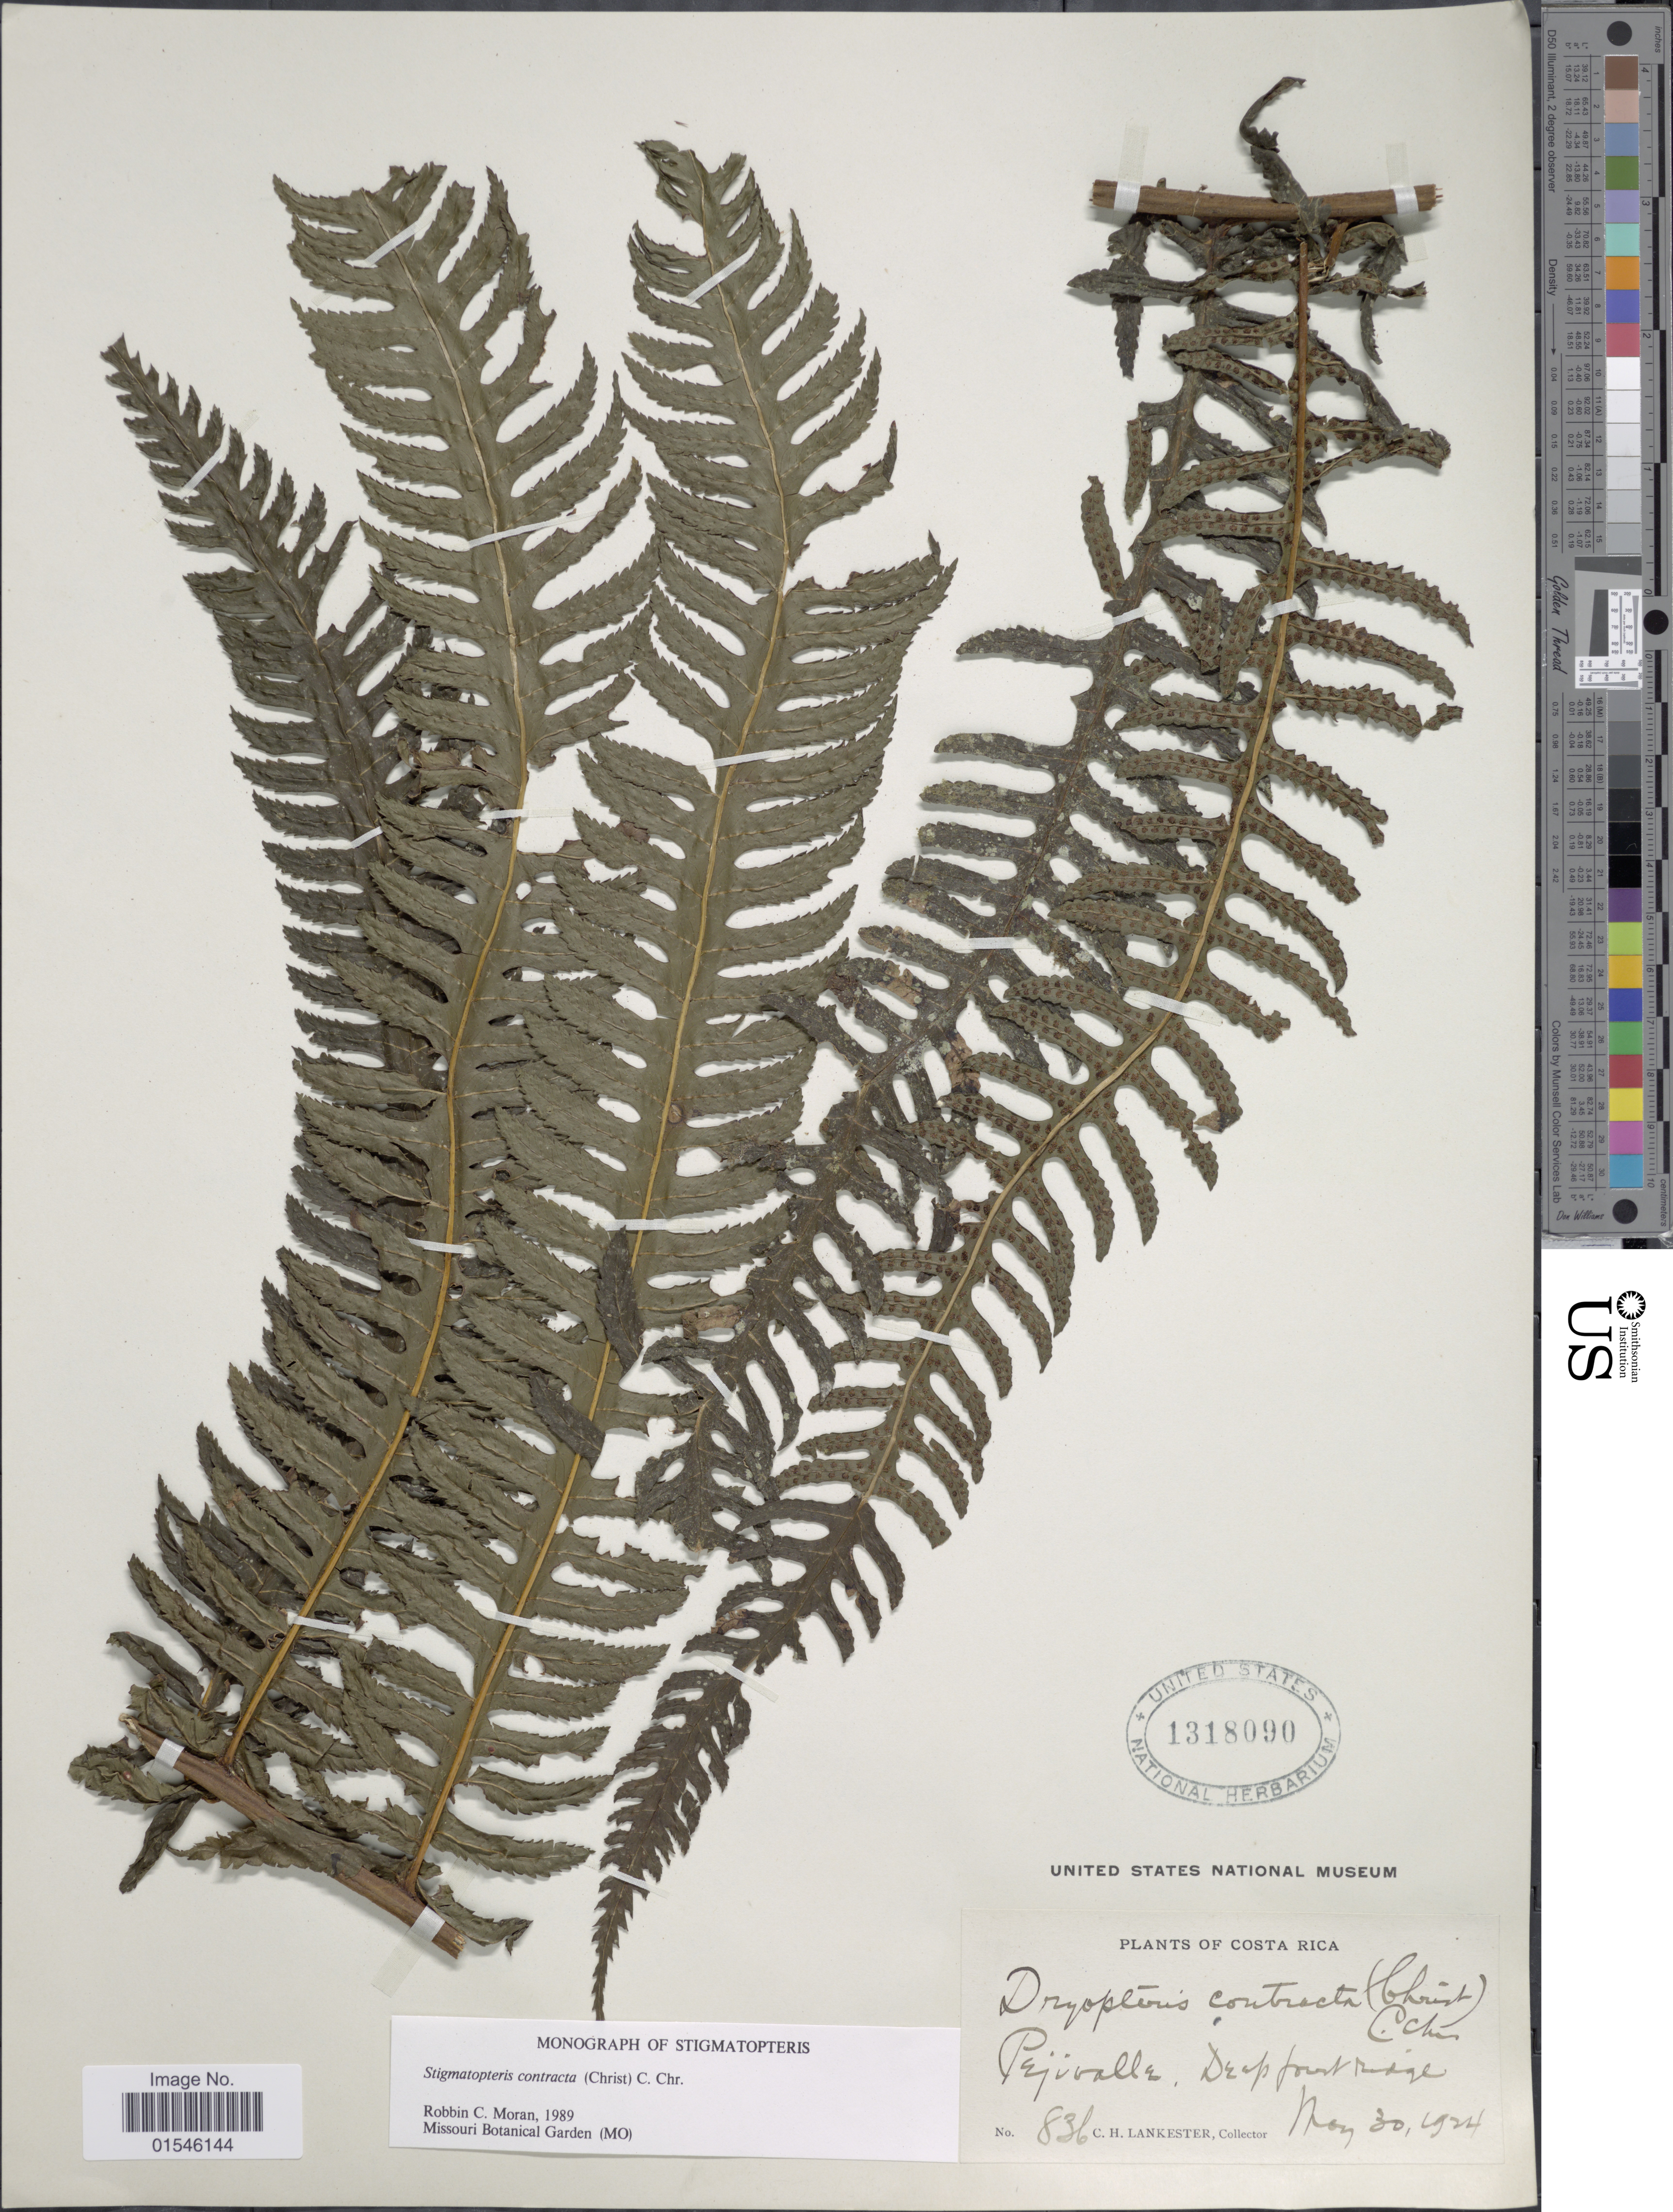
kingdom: Plantae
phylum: Tracheophyta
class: Polypodiopsida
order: Polypodiales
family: Dryopteridaceae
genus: Stigmatopteris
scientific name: Stigmatopteris contracta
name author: (Christ) C. Chr.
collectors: C. H. Lankester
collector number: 836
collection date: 1924-05-30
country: Costa Rica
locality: Pejivalle, Deep forest ridge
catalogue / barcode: US 1318090